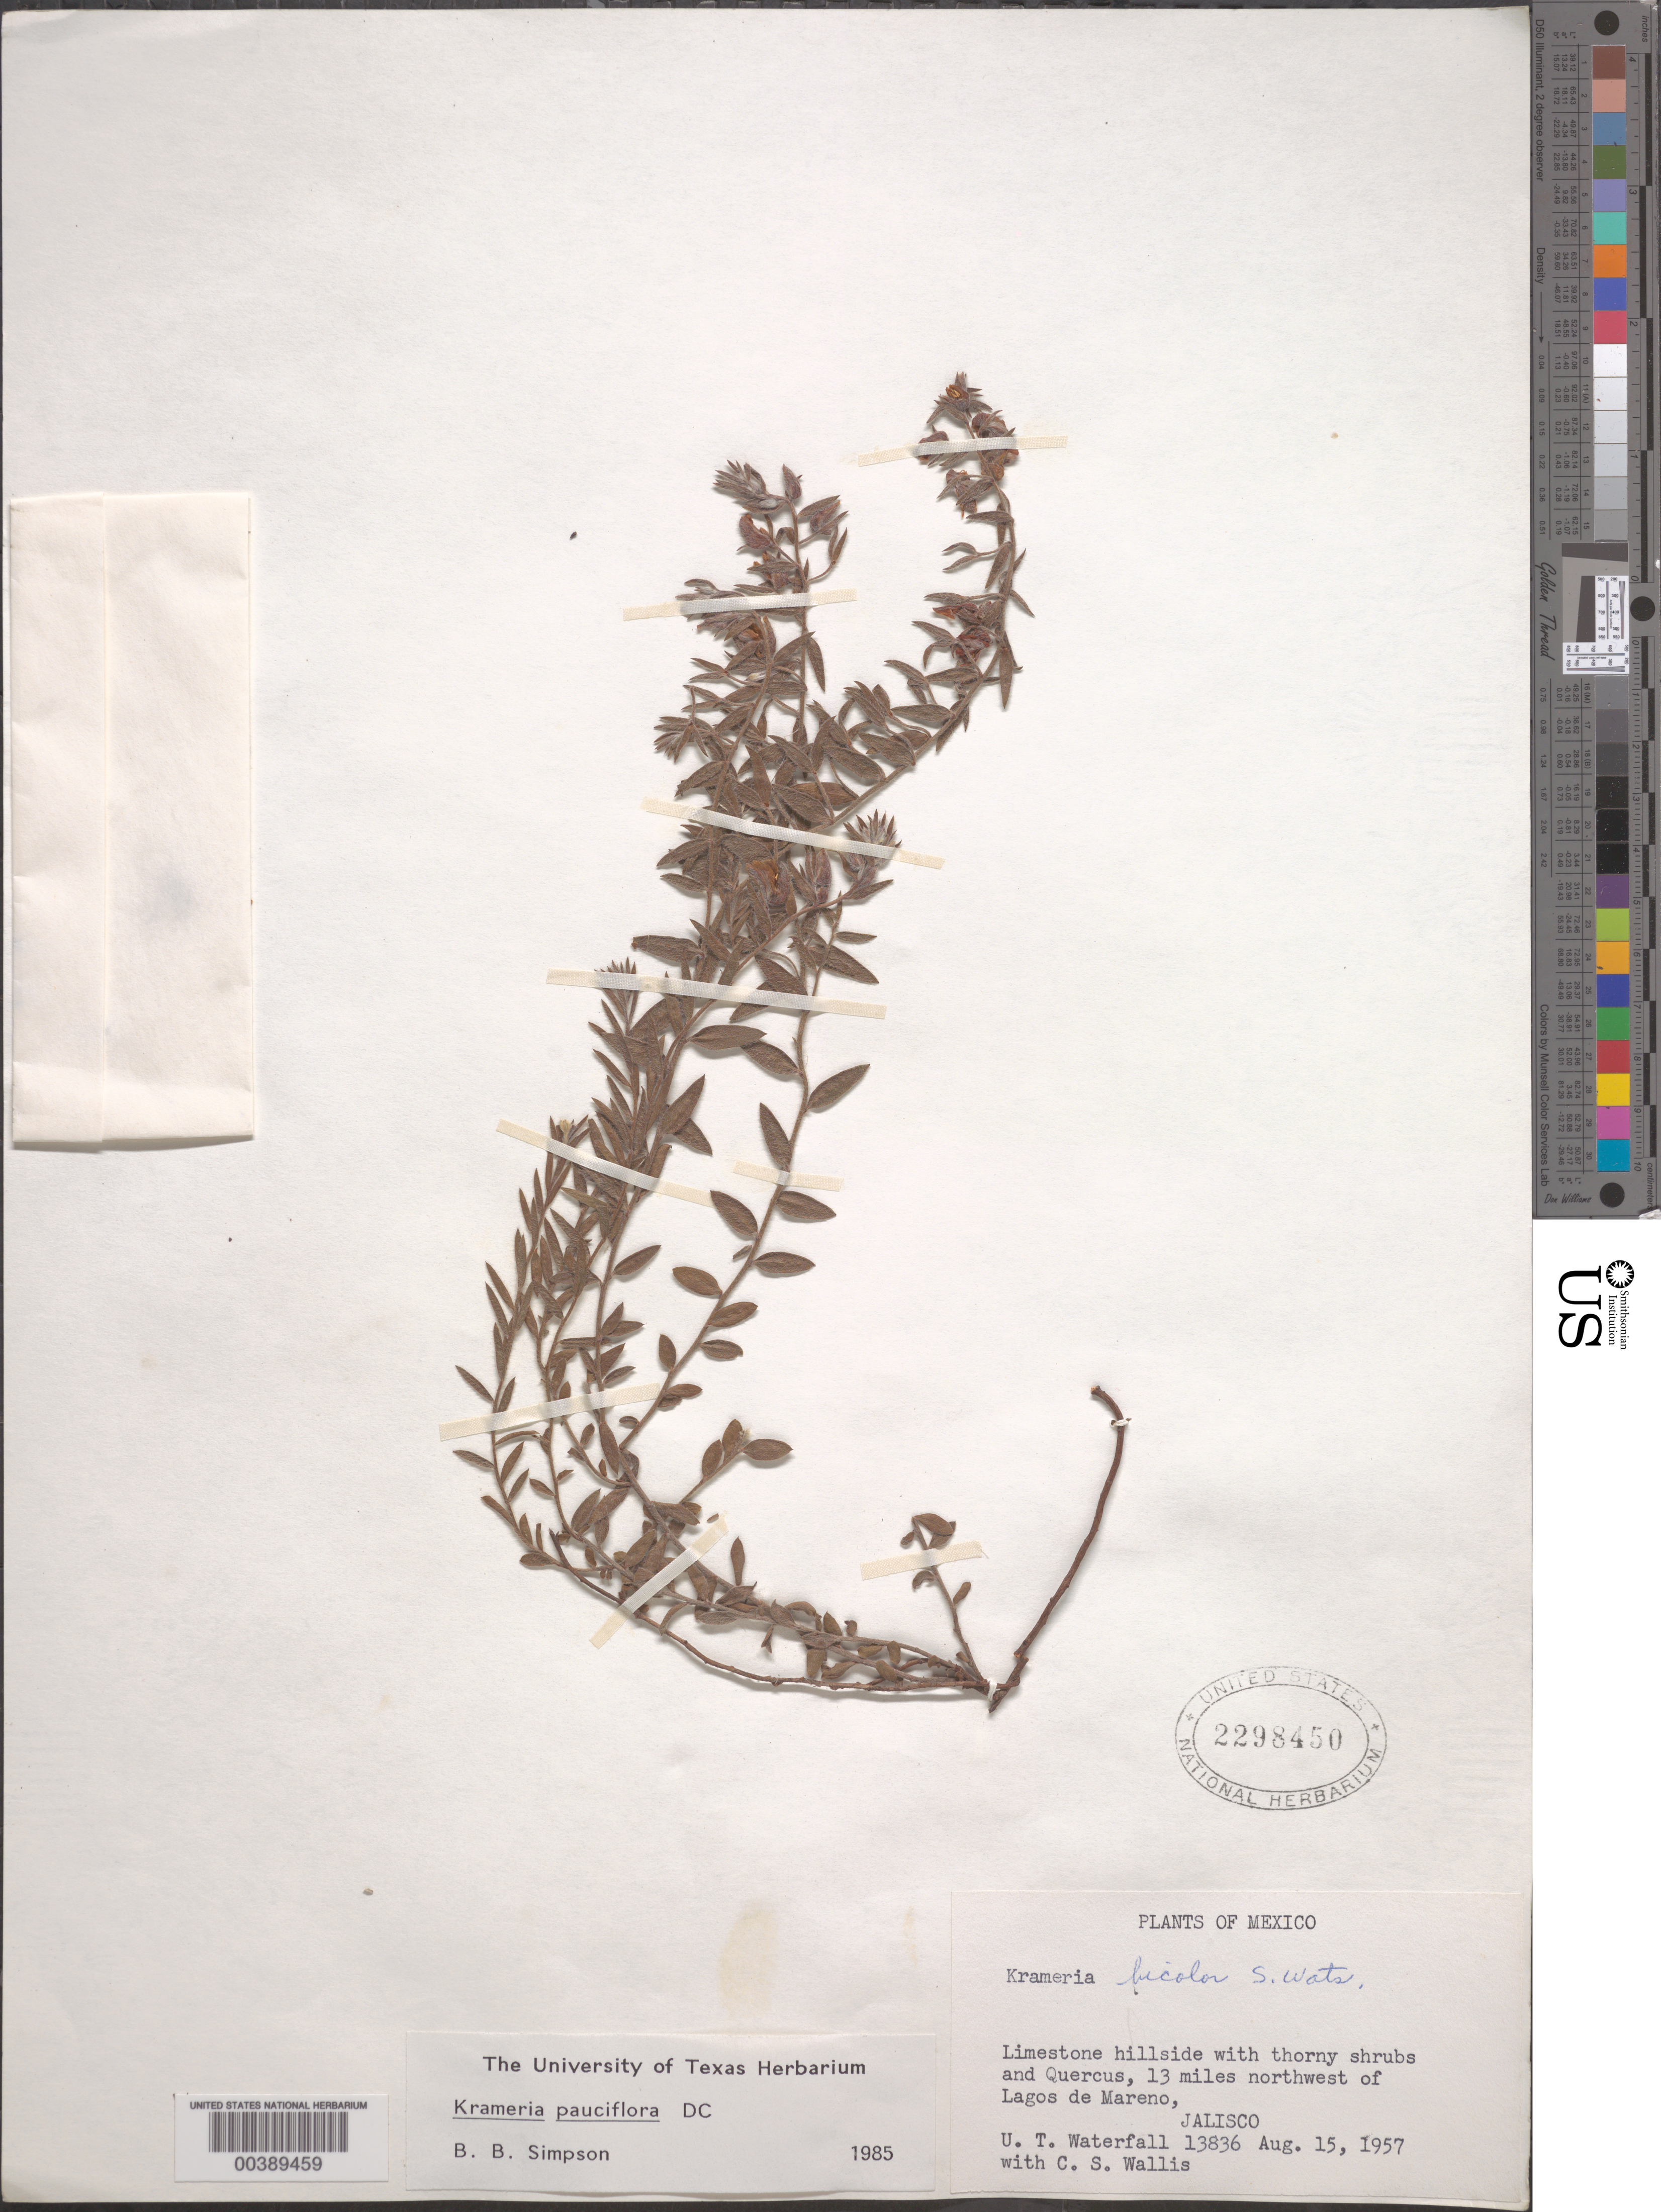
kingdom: Plantae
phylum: Tracheophyta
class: Magnoliopsida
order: Zygophyllales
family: Krameriaceae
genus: Krameria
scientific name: Krameria pauciflora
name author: DC.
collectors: U. T. Waterfall & C. S. Wallis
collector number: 13836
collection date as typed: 15 Aug 1957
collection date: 1957-08-15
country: Mexico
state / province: Jalisco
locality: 13 mi NW of Lagos de Mareno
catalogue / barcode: US 2298450